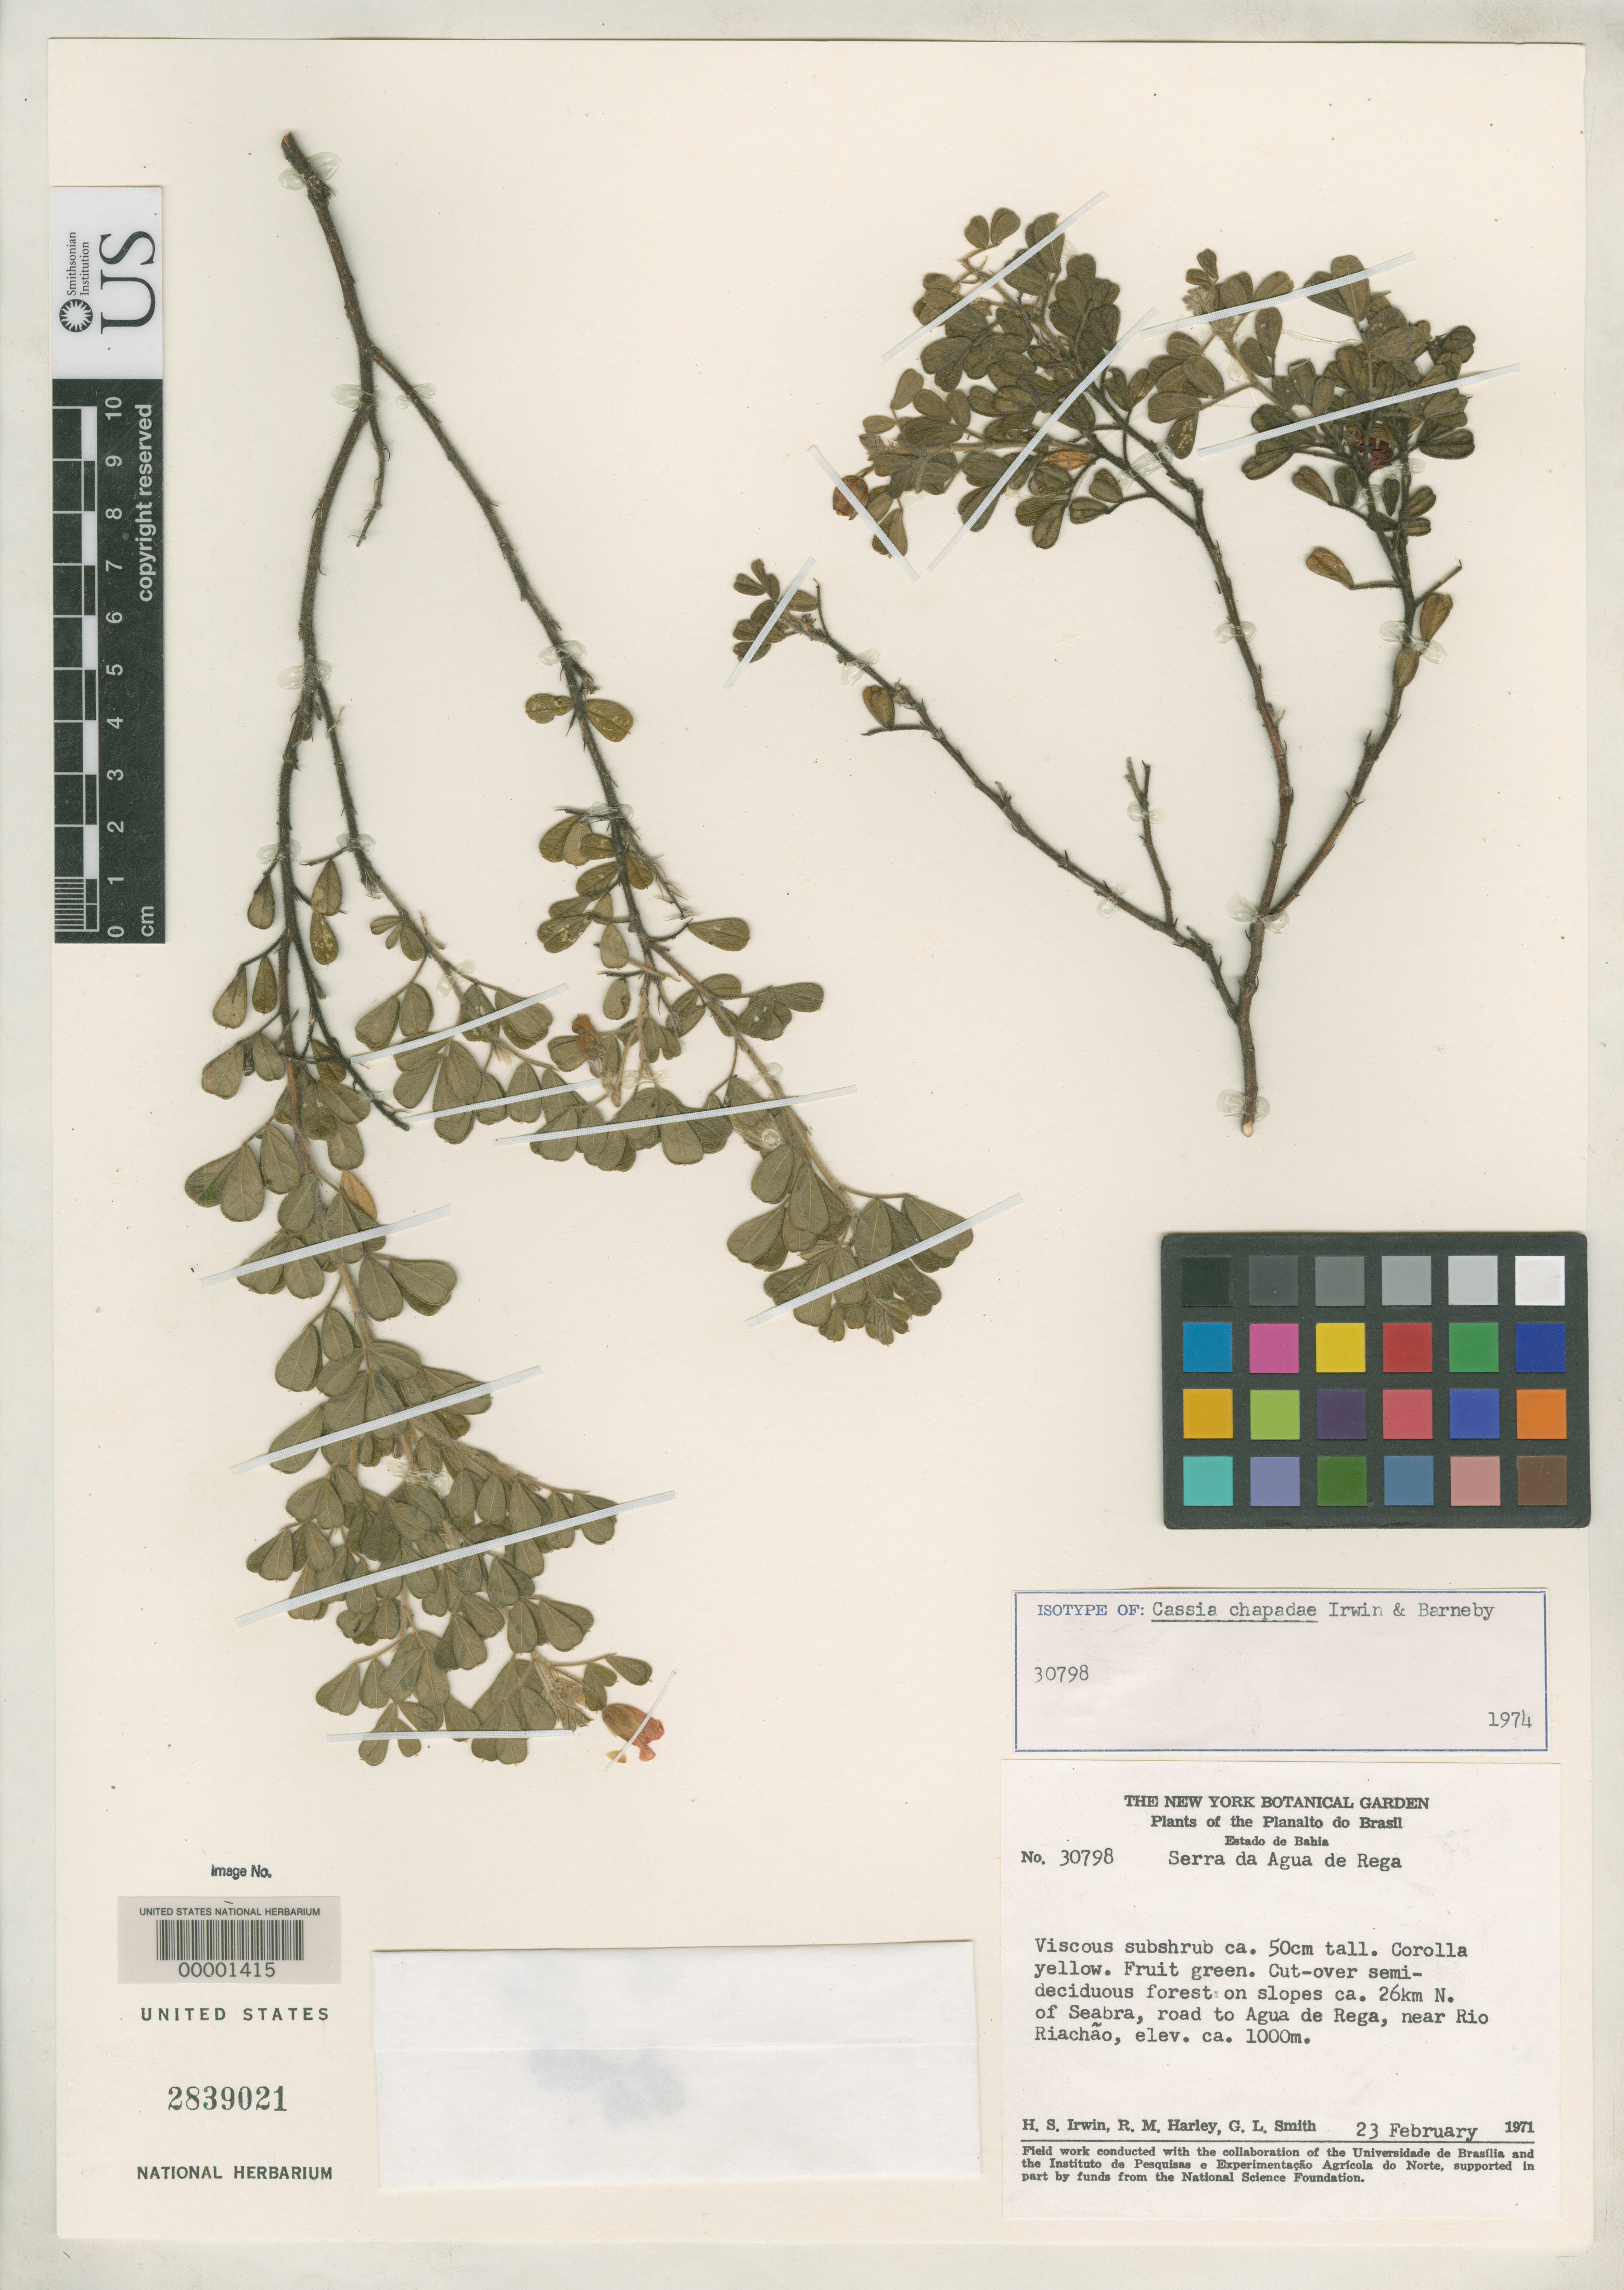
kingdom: Plantae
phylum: Tracheophyta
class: Magnoliopsida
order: Fabales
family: Fabaceae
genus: Cassia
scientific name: Cassia chapadae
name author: H.S. Irwin & Barneby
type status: Isotype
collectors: H. Irwin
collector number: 30798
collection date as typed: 23 Feb 1971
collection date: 1971-02-23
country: Brazil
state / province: Bahia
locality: Seabra-Agua de Rega Road near Rio Riachas.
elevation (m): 1000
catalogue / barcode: US 2839021